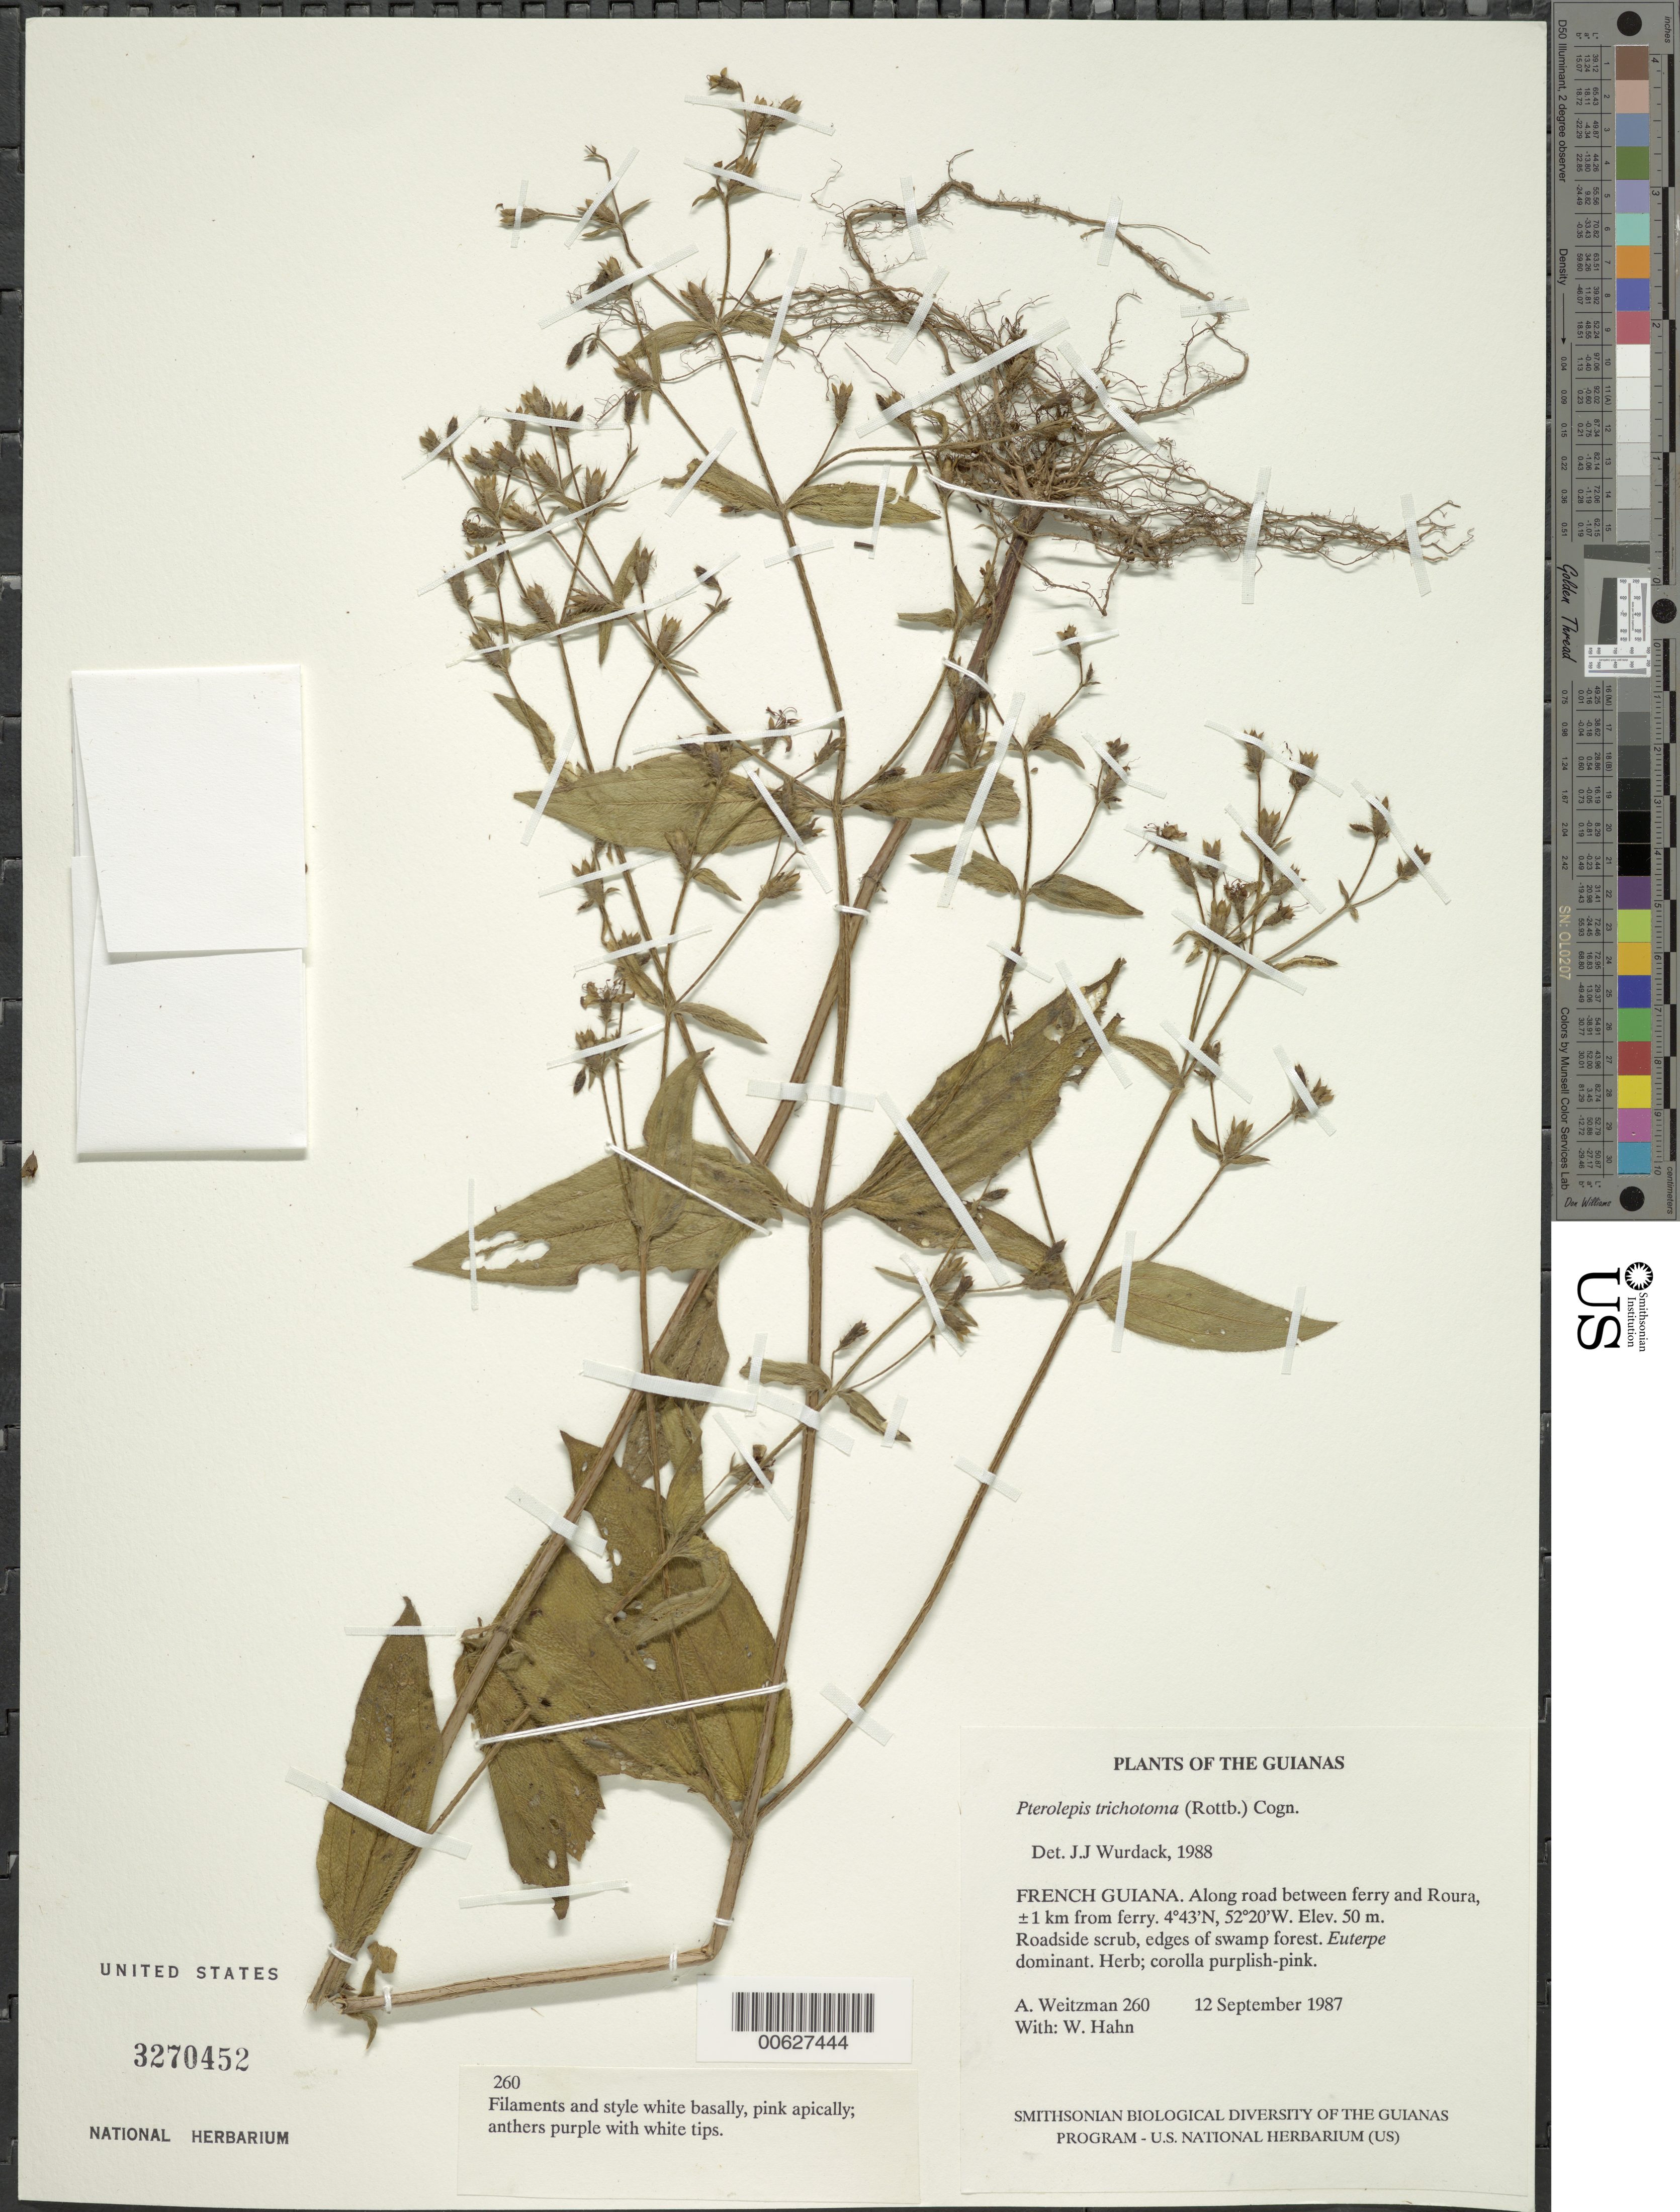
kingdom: Plantae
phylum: Tracheophyta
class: Magnoliopsida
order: Myrtales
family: Melastomataceae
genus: Pterolepis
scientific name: Pterolepis trichotoma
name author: (Rottb.) Cogn.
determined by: Wurdack, John J., (US), US (UNITED STATES)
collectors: A. L. Weitzman & W. Hahn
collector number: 260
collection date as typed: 12 September 1987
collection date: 1987-09-12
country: French Guiana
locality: Along road between ferry and Roura, ±1 km from ferry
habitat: Roadside scrub, edges of Swamp forestEuterpe dominant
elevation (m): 50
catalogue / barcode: US 3270452